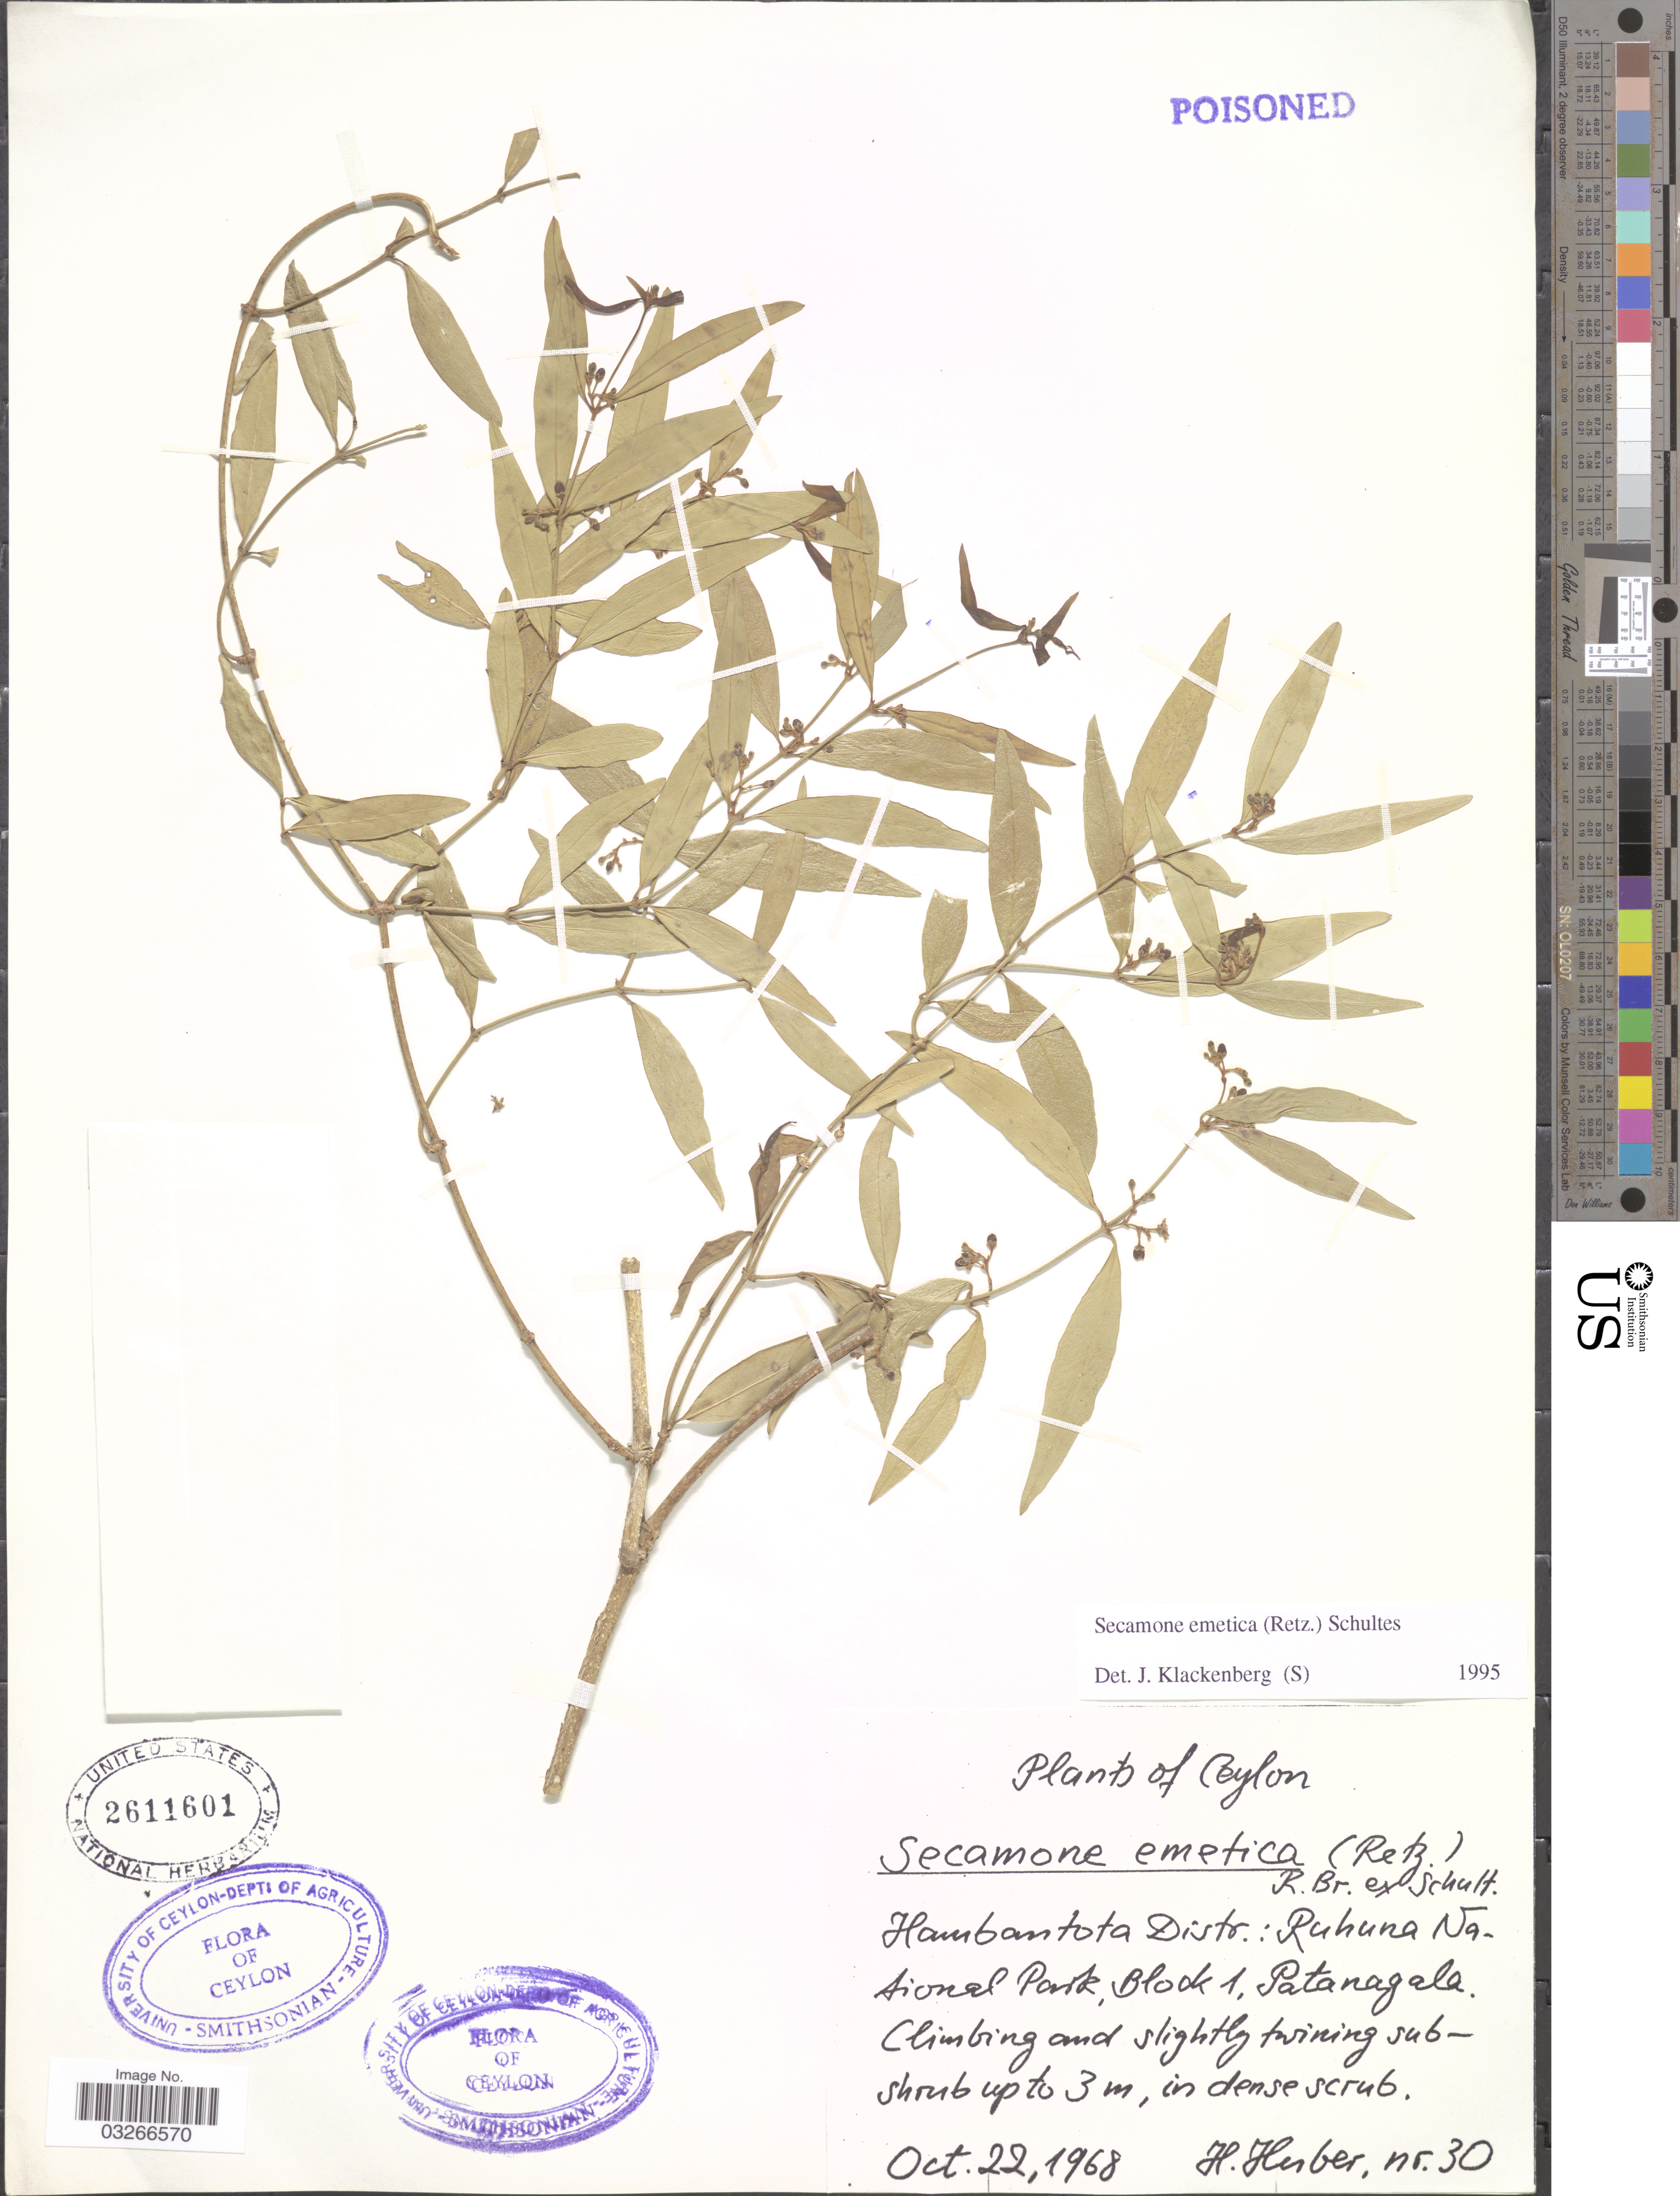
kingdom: Plantae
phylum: Tracheophyta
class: Magnoliopsida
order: Gentianales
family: Apocynaceae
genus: Secamone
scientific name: Secamone emetica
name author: (Retz.) R. Br. ex Schult.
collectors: H. Huber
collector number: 30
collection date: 1968-10-22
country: Sri Lanka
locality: Ceylon. Hambantota Distr.: Ruhuna National Park, Block 1, Patanagala.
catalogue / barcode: US 2611601